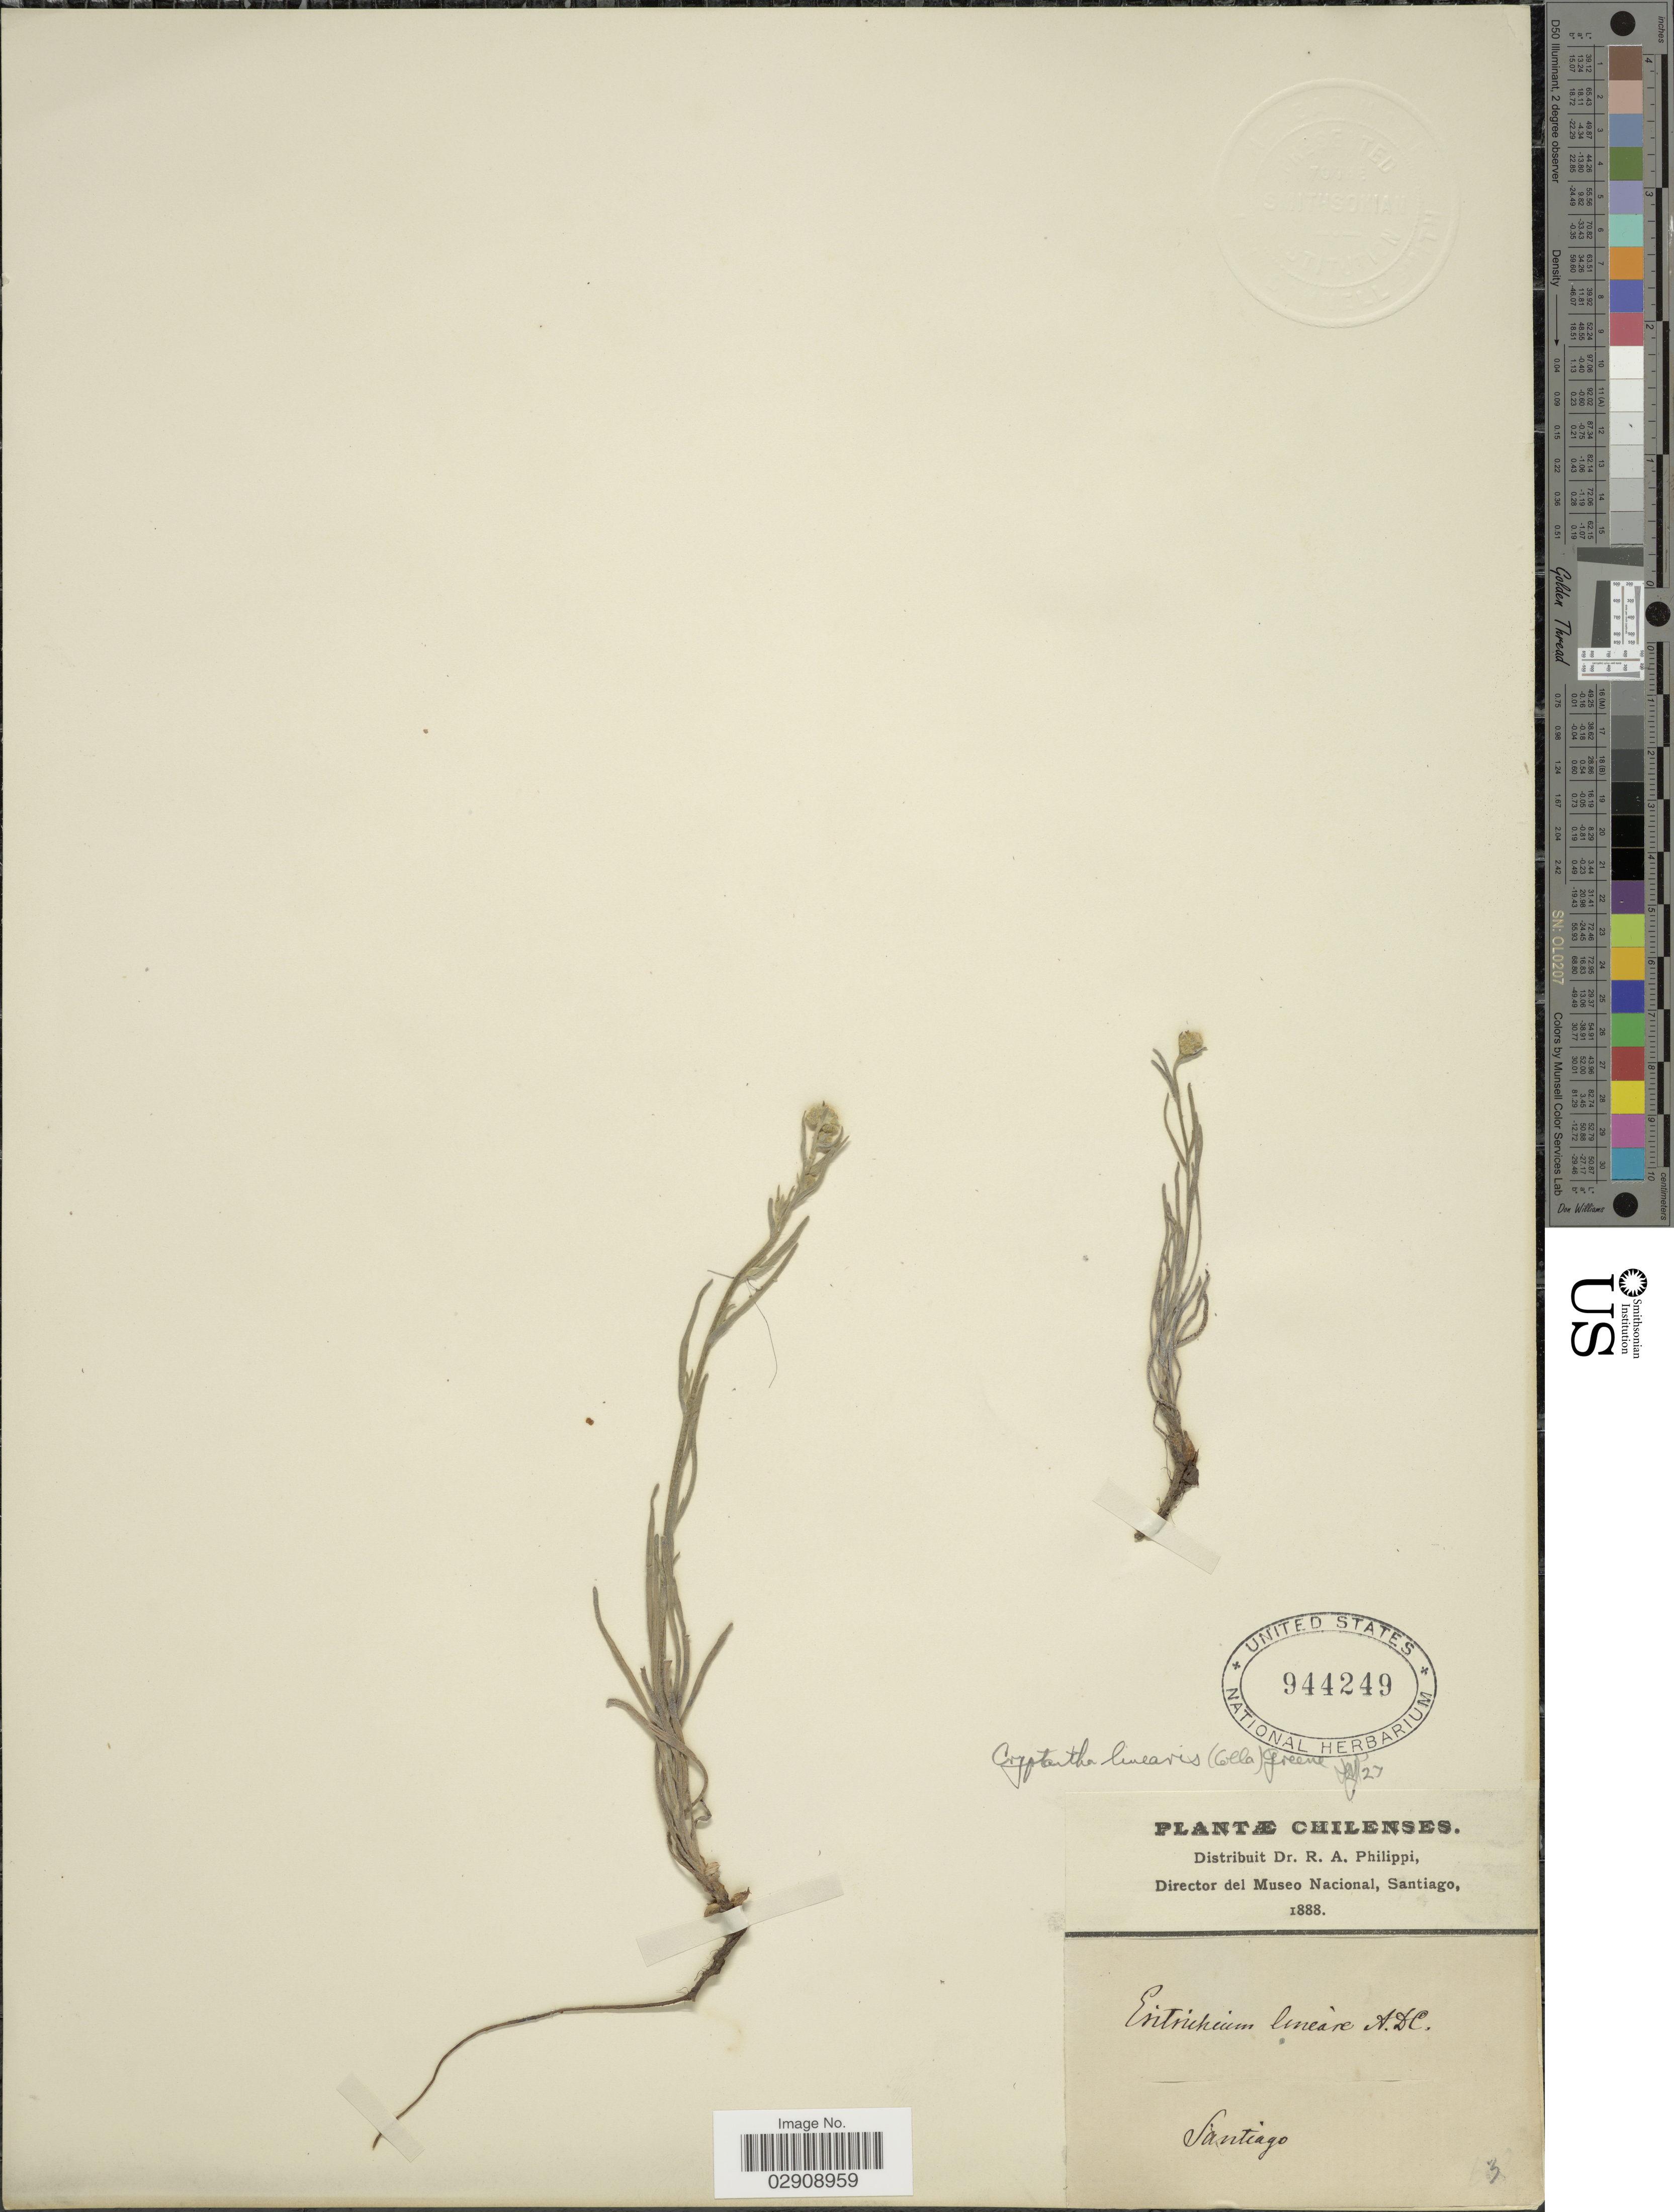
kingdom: Plantae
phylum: Tracheophyta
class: Magnoliopsida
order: Boraginales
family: Boraginaceae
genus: Cryptantha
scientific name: Cryptantha linearis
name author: (Colla) S.W. Greene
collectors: R. A. Philippi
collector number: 3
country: Chile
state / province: Región Metropolitana (RM)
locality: Santiago. Chile.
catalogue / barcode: US 944249